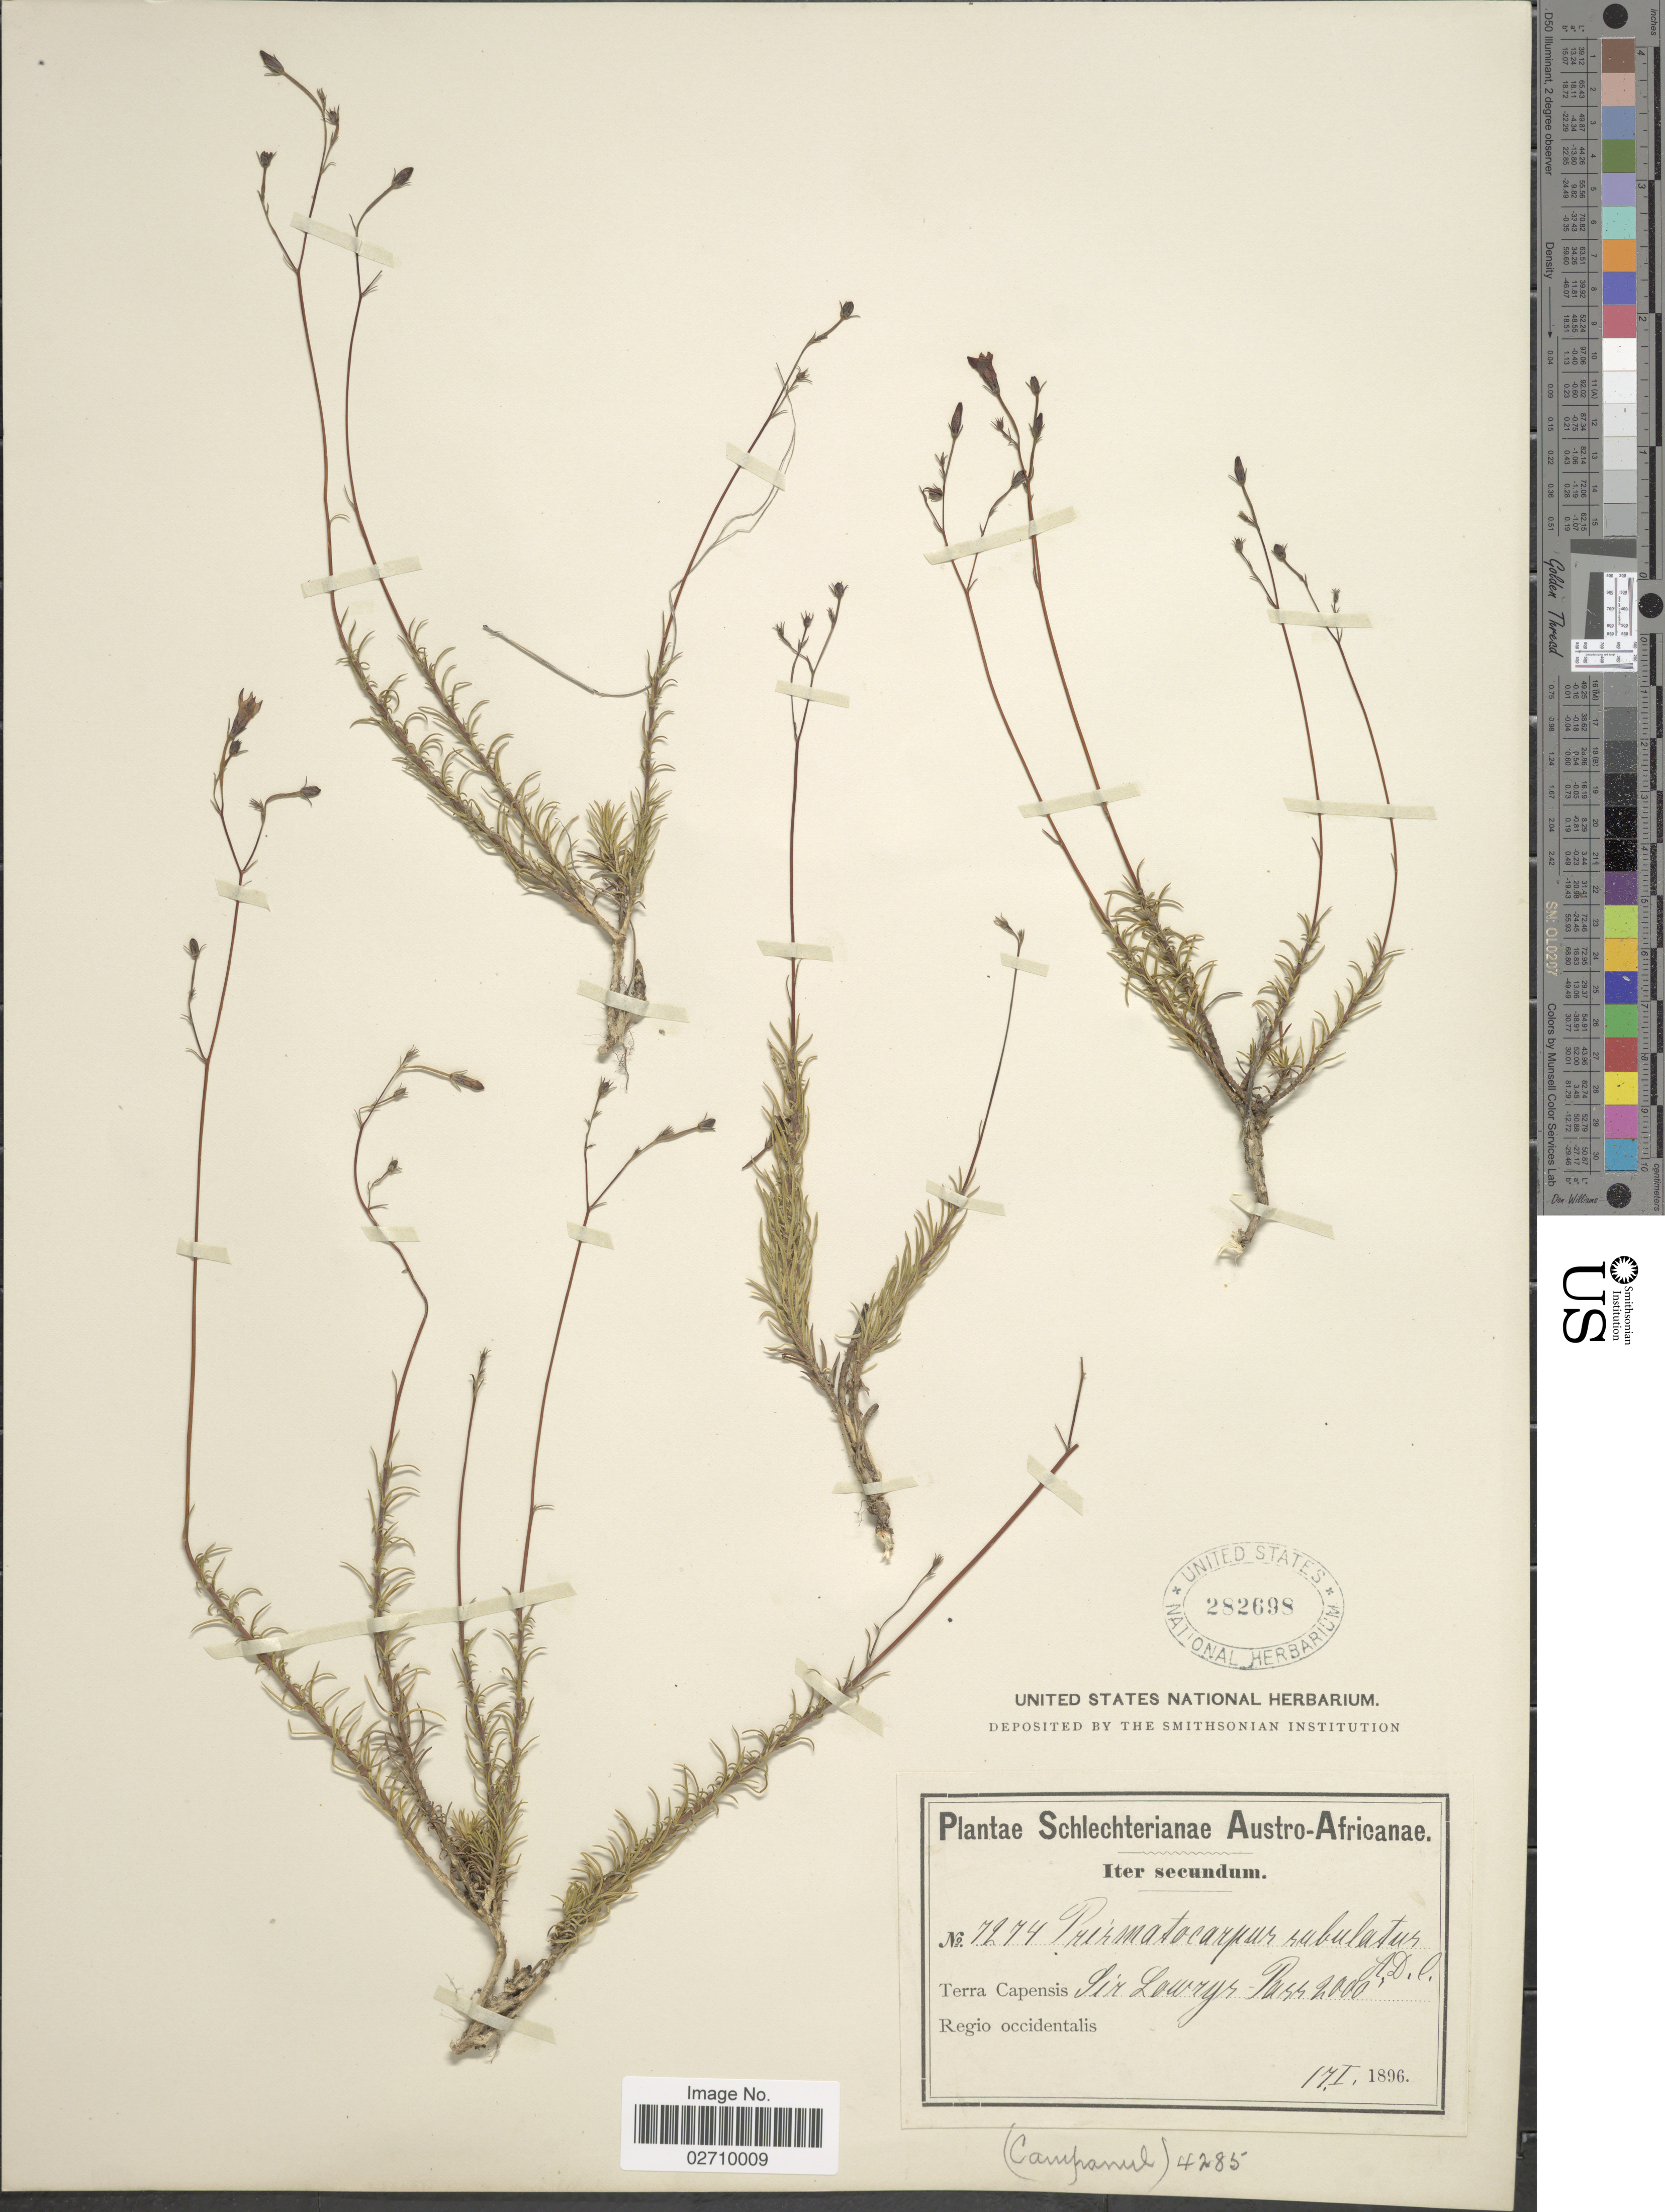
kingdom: Plantae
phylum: Tracheophyta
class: Magnoliopsida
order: Asterales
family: Campanulaceae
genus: Prismatocarpus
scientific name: Prismatocarpus subulatus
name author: (Thunb.) A. DC.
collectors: Schlechter, --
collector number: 7274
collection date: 1896-01-17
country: South Africa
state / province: Western Cape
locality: Austro-Africanae. Terra Capensis. Sir Lowry's Pass. Regio occidentalis.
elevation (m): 610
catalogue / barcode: US 282698